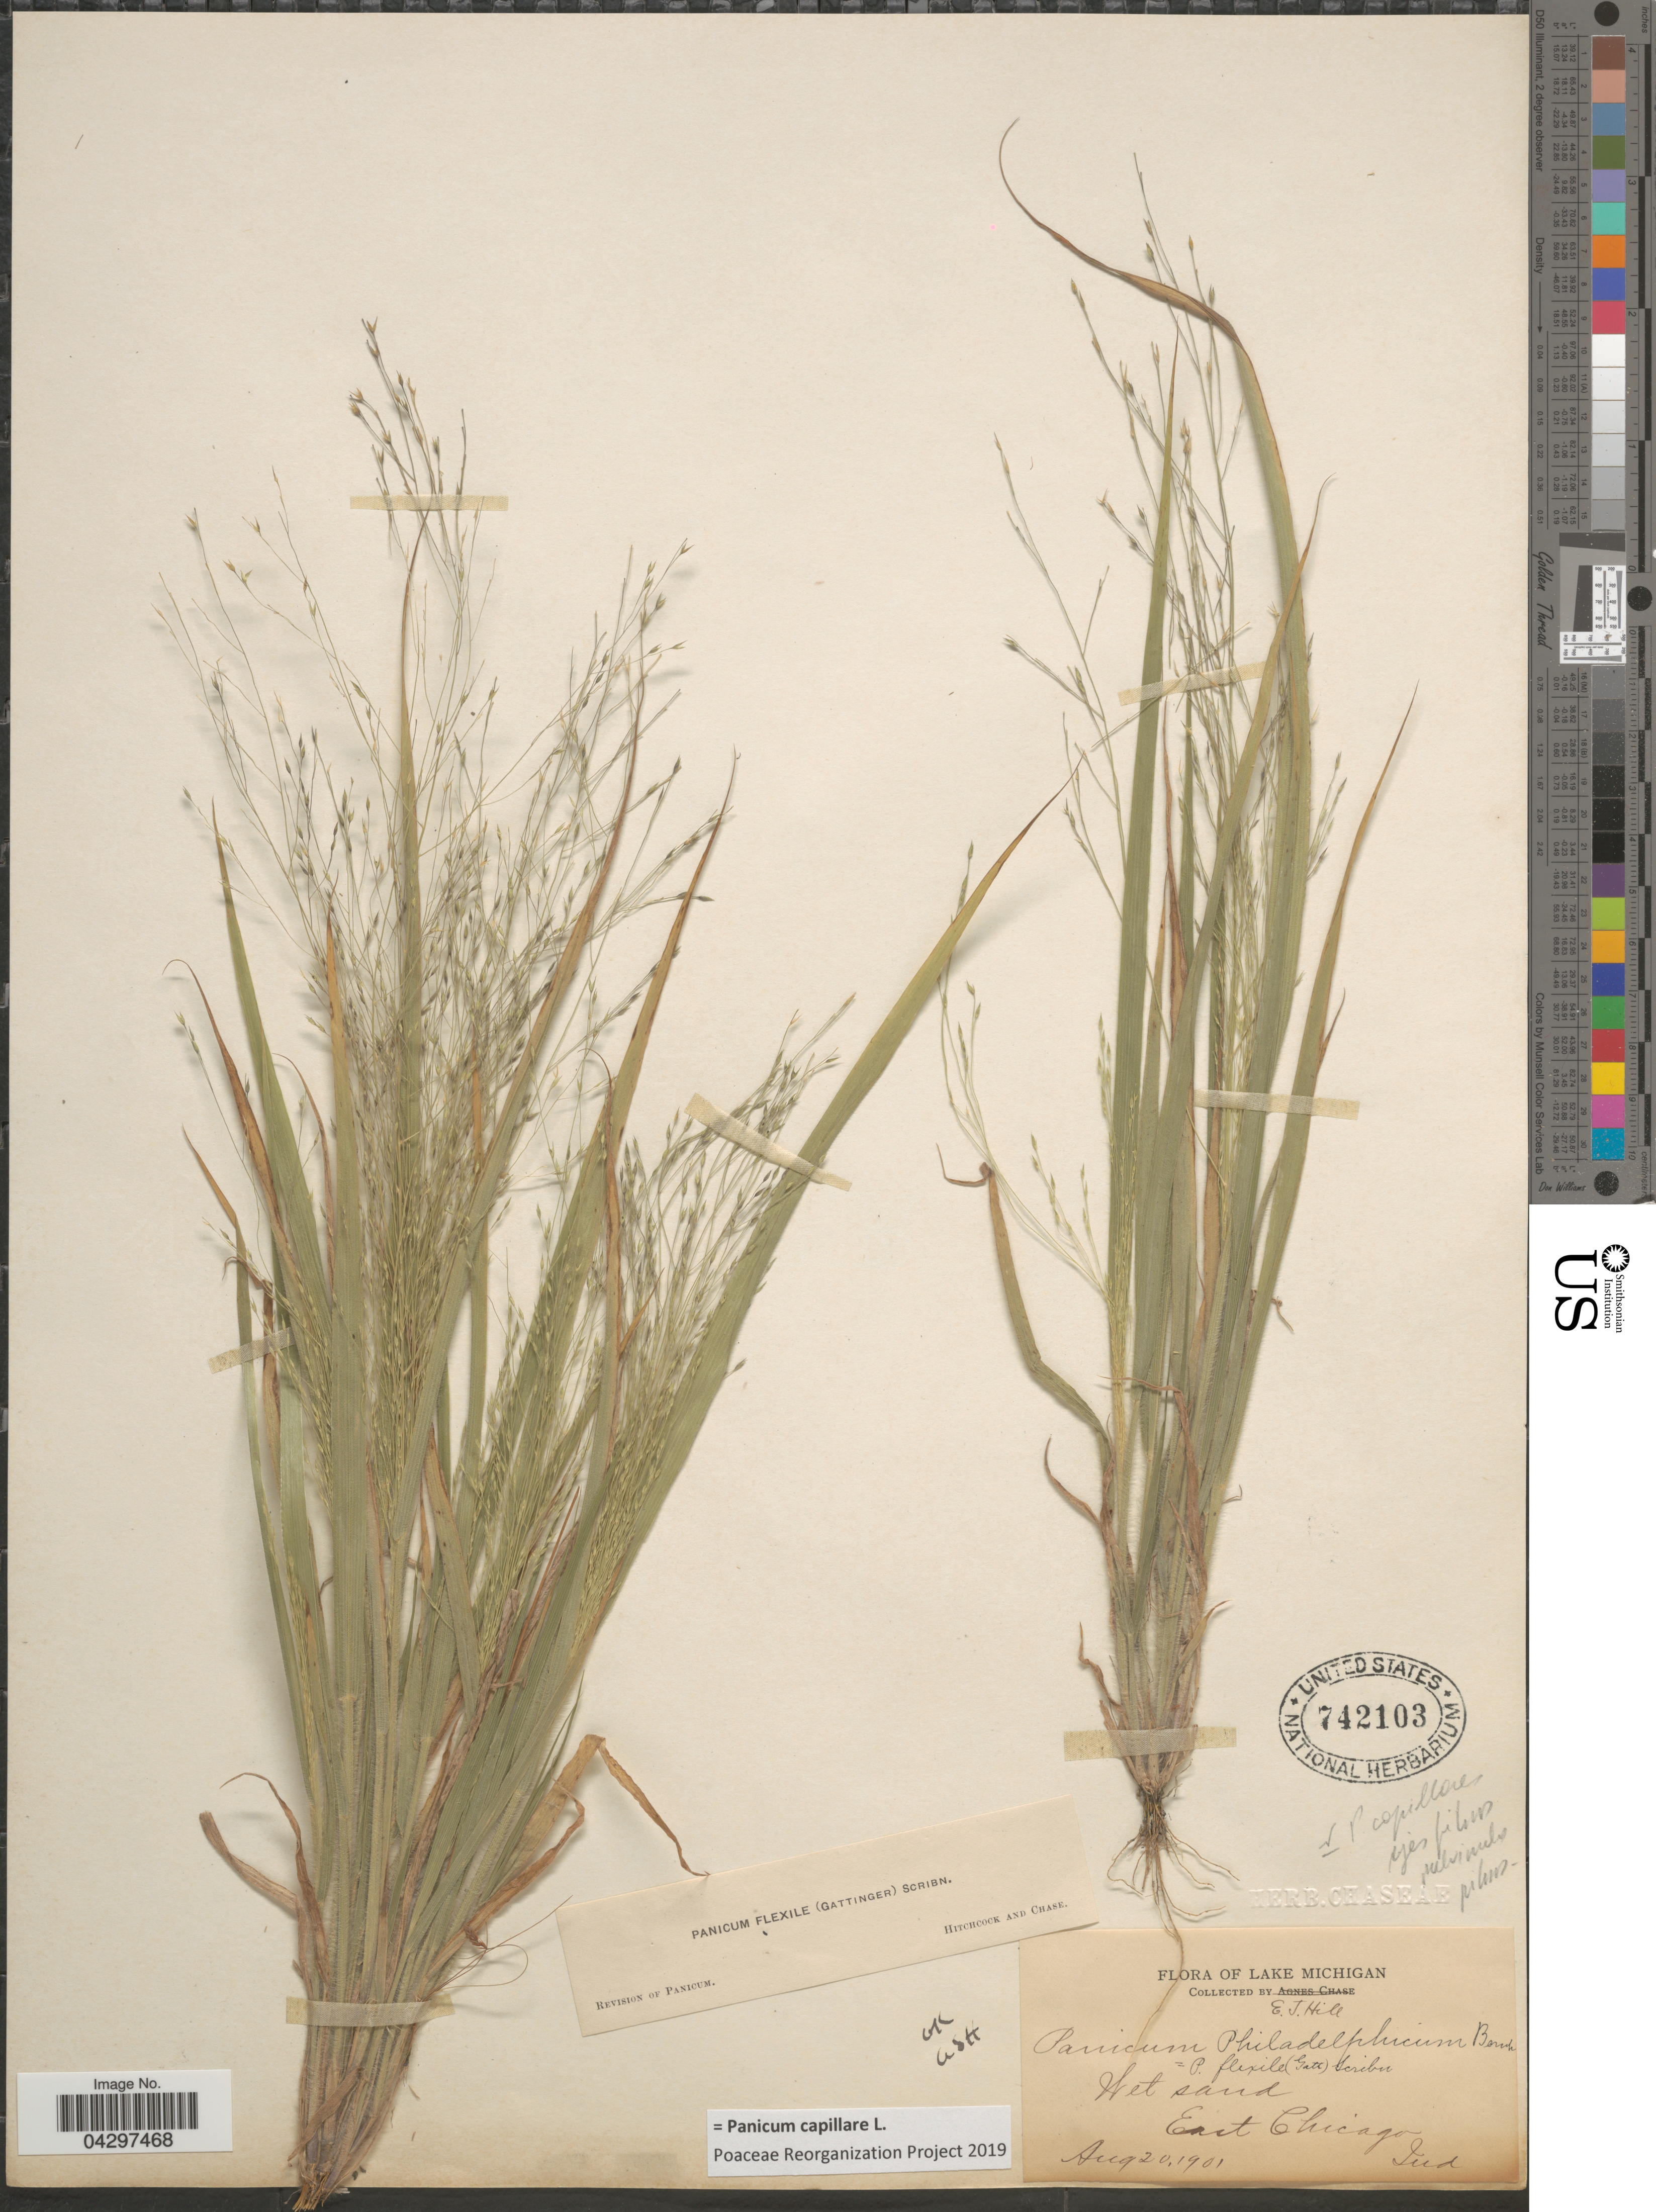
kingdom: Plantae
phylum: Tracheophyta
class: Liliopsida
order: Poales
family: Poaceae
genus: Panicum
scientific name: Panicum capillare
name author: L.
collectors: E. J. Hill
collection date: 1901-08-20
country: United States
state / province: Indiana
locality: Lake Michigan. East Chicago.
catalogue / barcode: US 742103